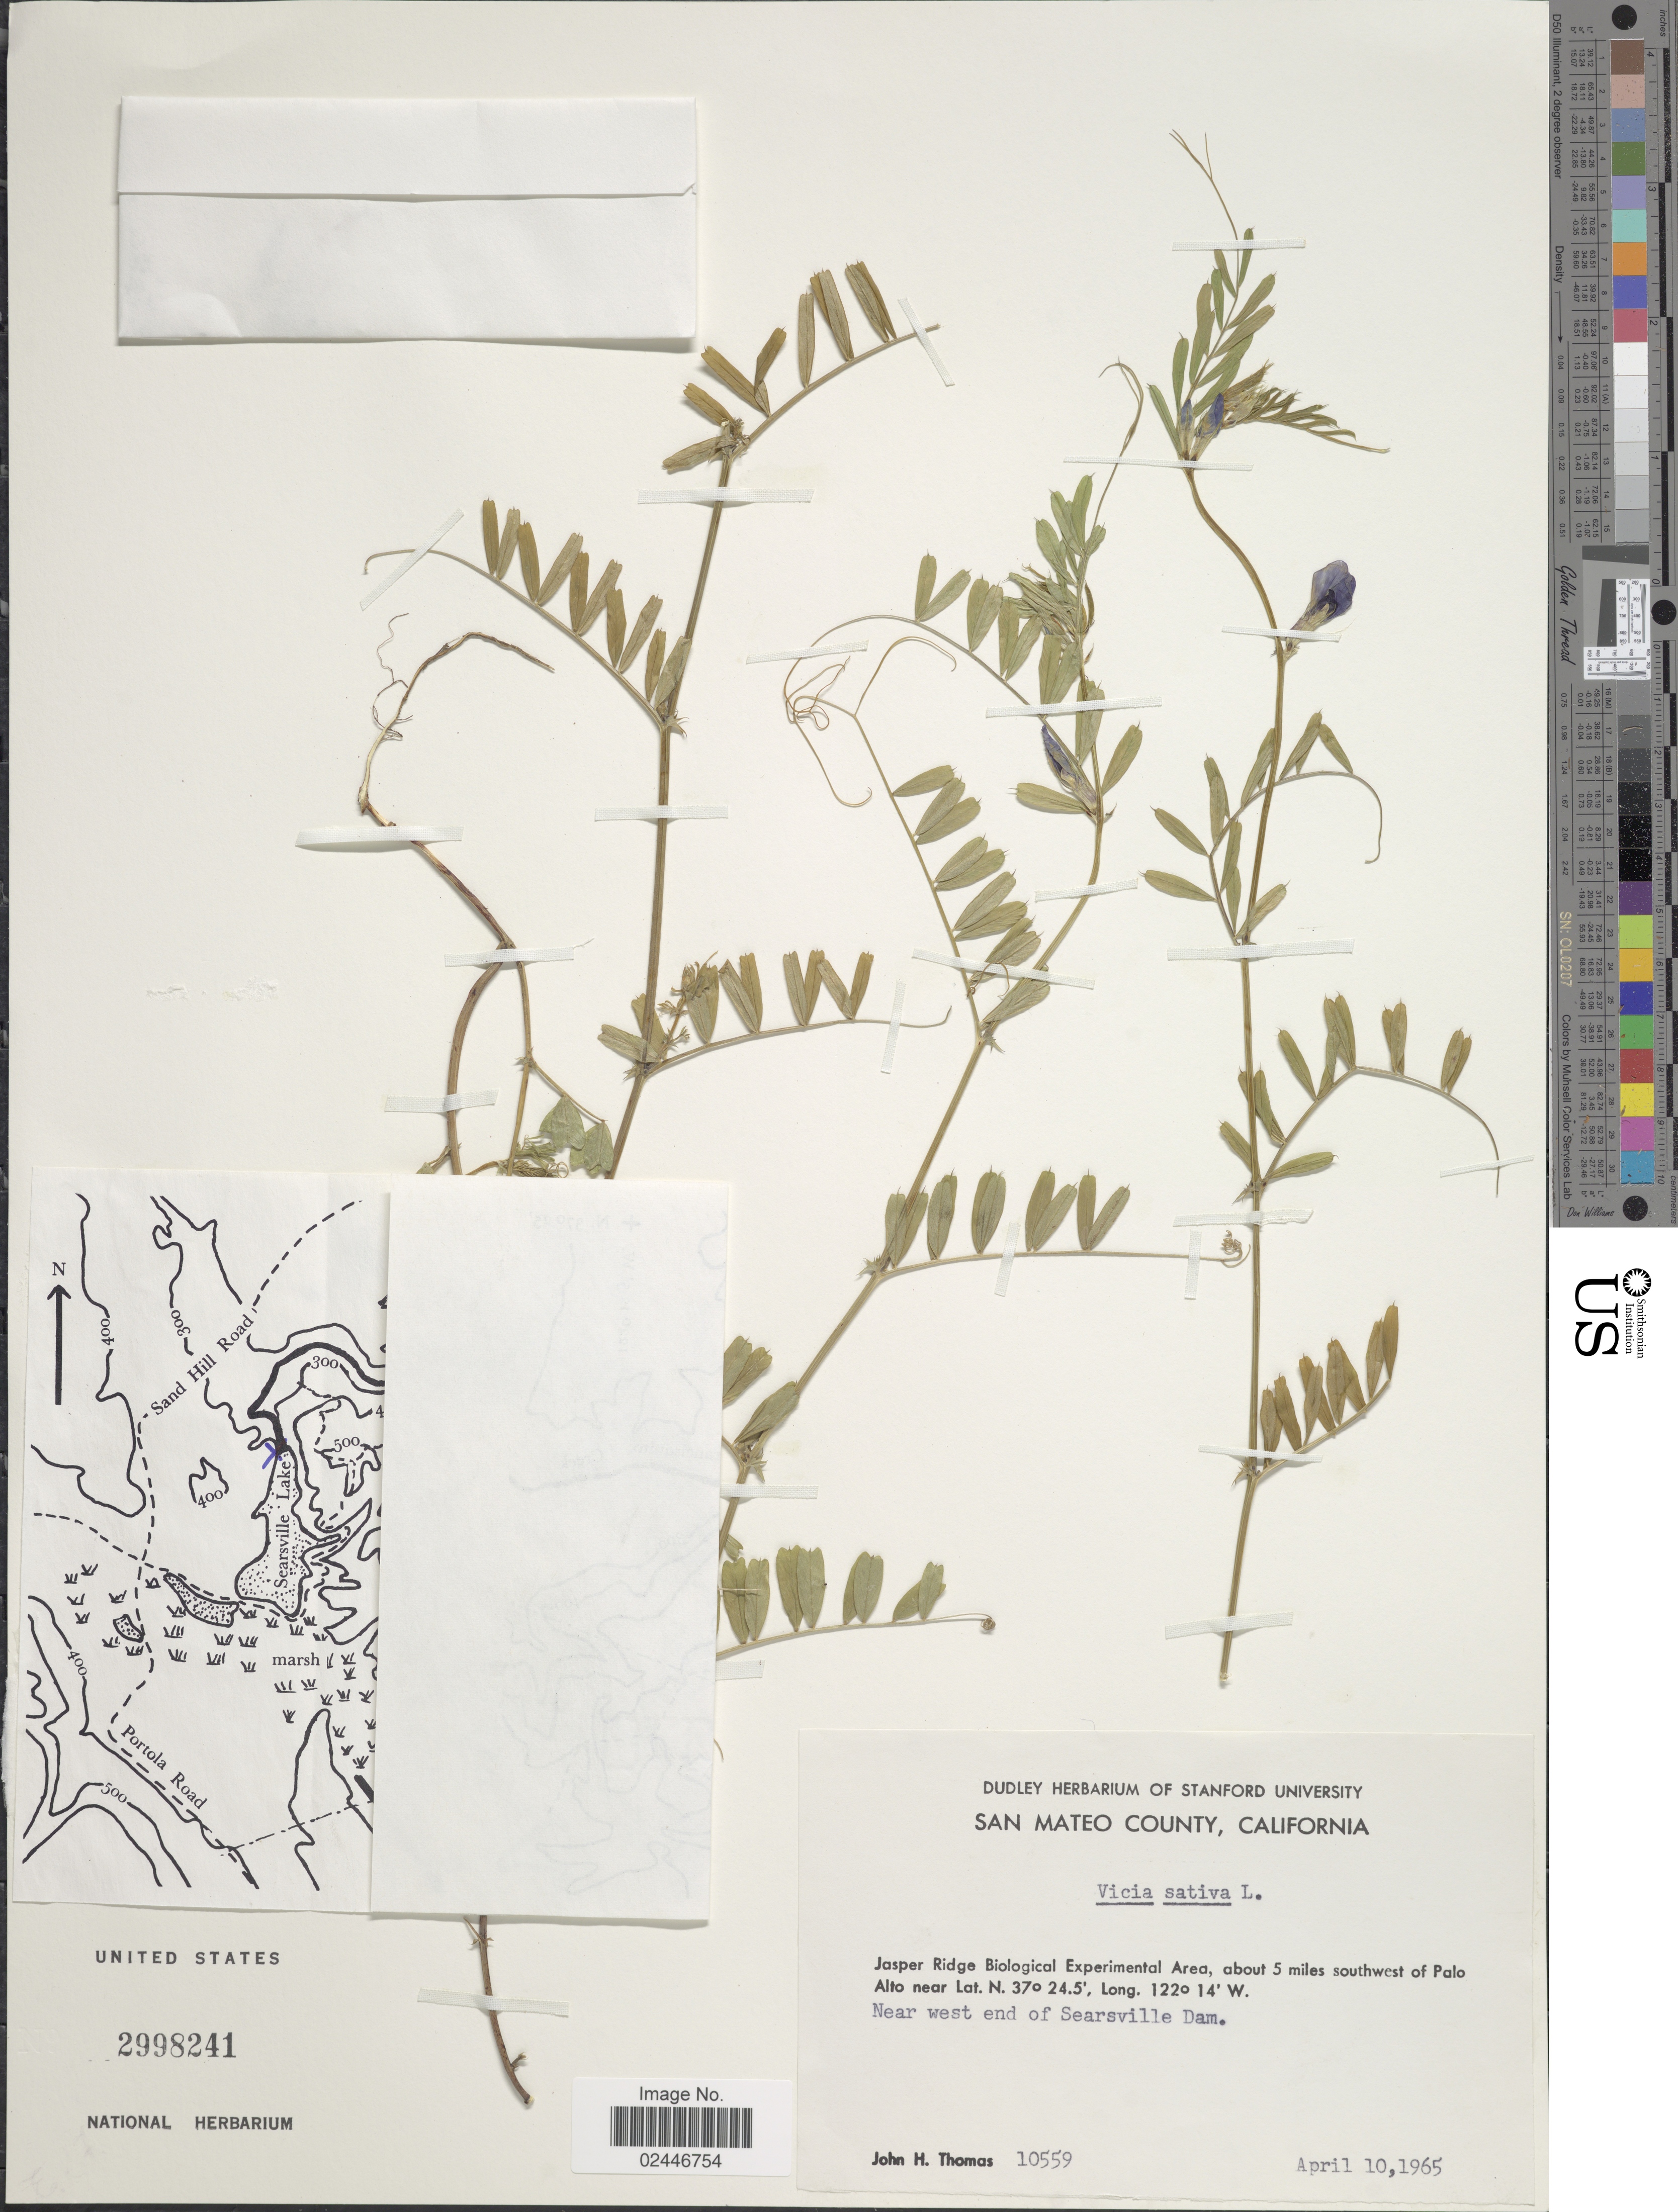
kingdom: Plantae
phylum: Tracheophyta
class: Magnoliopsida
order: Fabales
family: Fabaceae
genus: Vicia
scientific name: Vicia sativa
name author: L.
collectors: J. H. Thomas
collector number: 10559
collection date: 1965-04-10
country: United States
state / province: California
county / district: San Mateo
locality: San Mateo County, Jasper Ridge Biological Experimental Area, about 5 miles southwest of Palo Alto, near west end of Searsville Dam.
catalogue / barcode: US 2998241